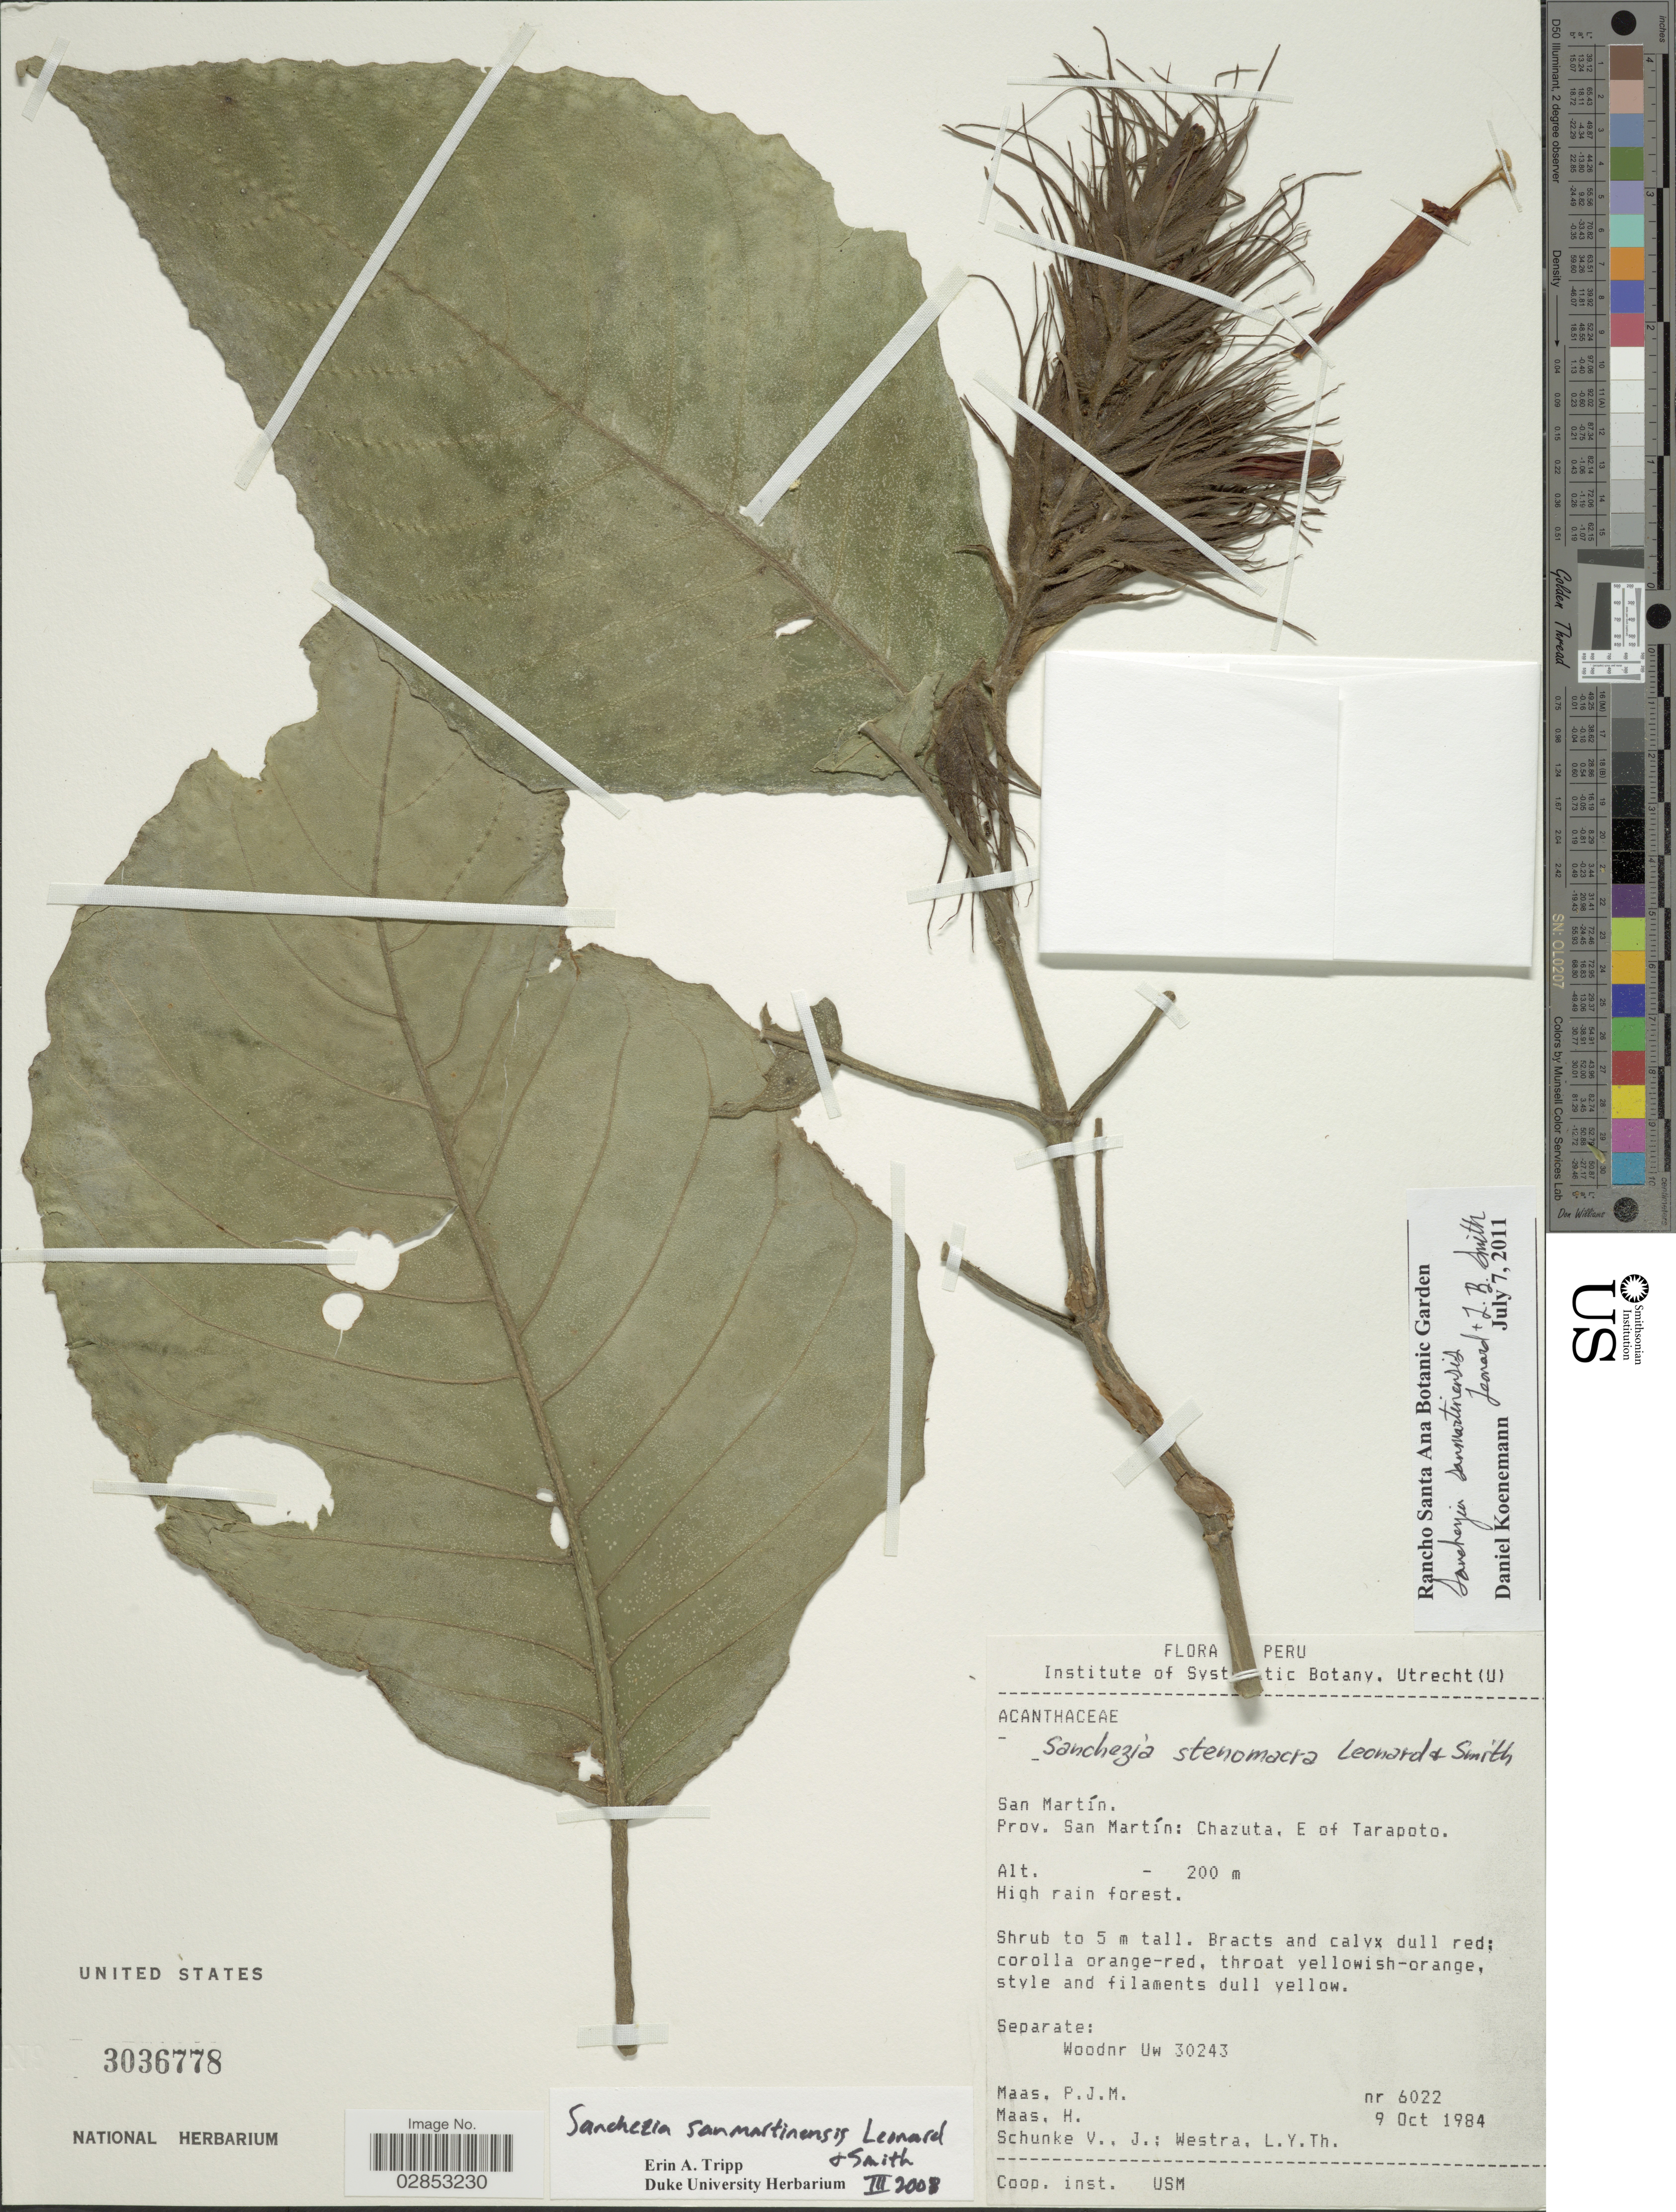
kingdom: Plantae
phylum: Tracheophyta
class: Magnoliopsida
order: Lamiales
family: Acanthaceae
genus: Sanchezia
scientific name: Sanchezia sanmartinensis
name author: Leonard & L.B. Sm.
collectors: P. Maas, H. Maas, J. Schunke Vigo & L. Y. T. Westra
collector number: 6022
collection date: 1984-10-09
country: Peru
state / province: San Martín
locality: San Martín, Prov. San Martín: Chazuta, E of Tarapoto.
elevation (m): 200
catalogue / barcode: US 3036778